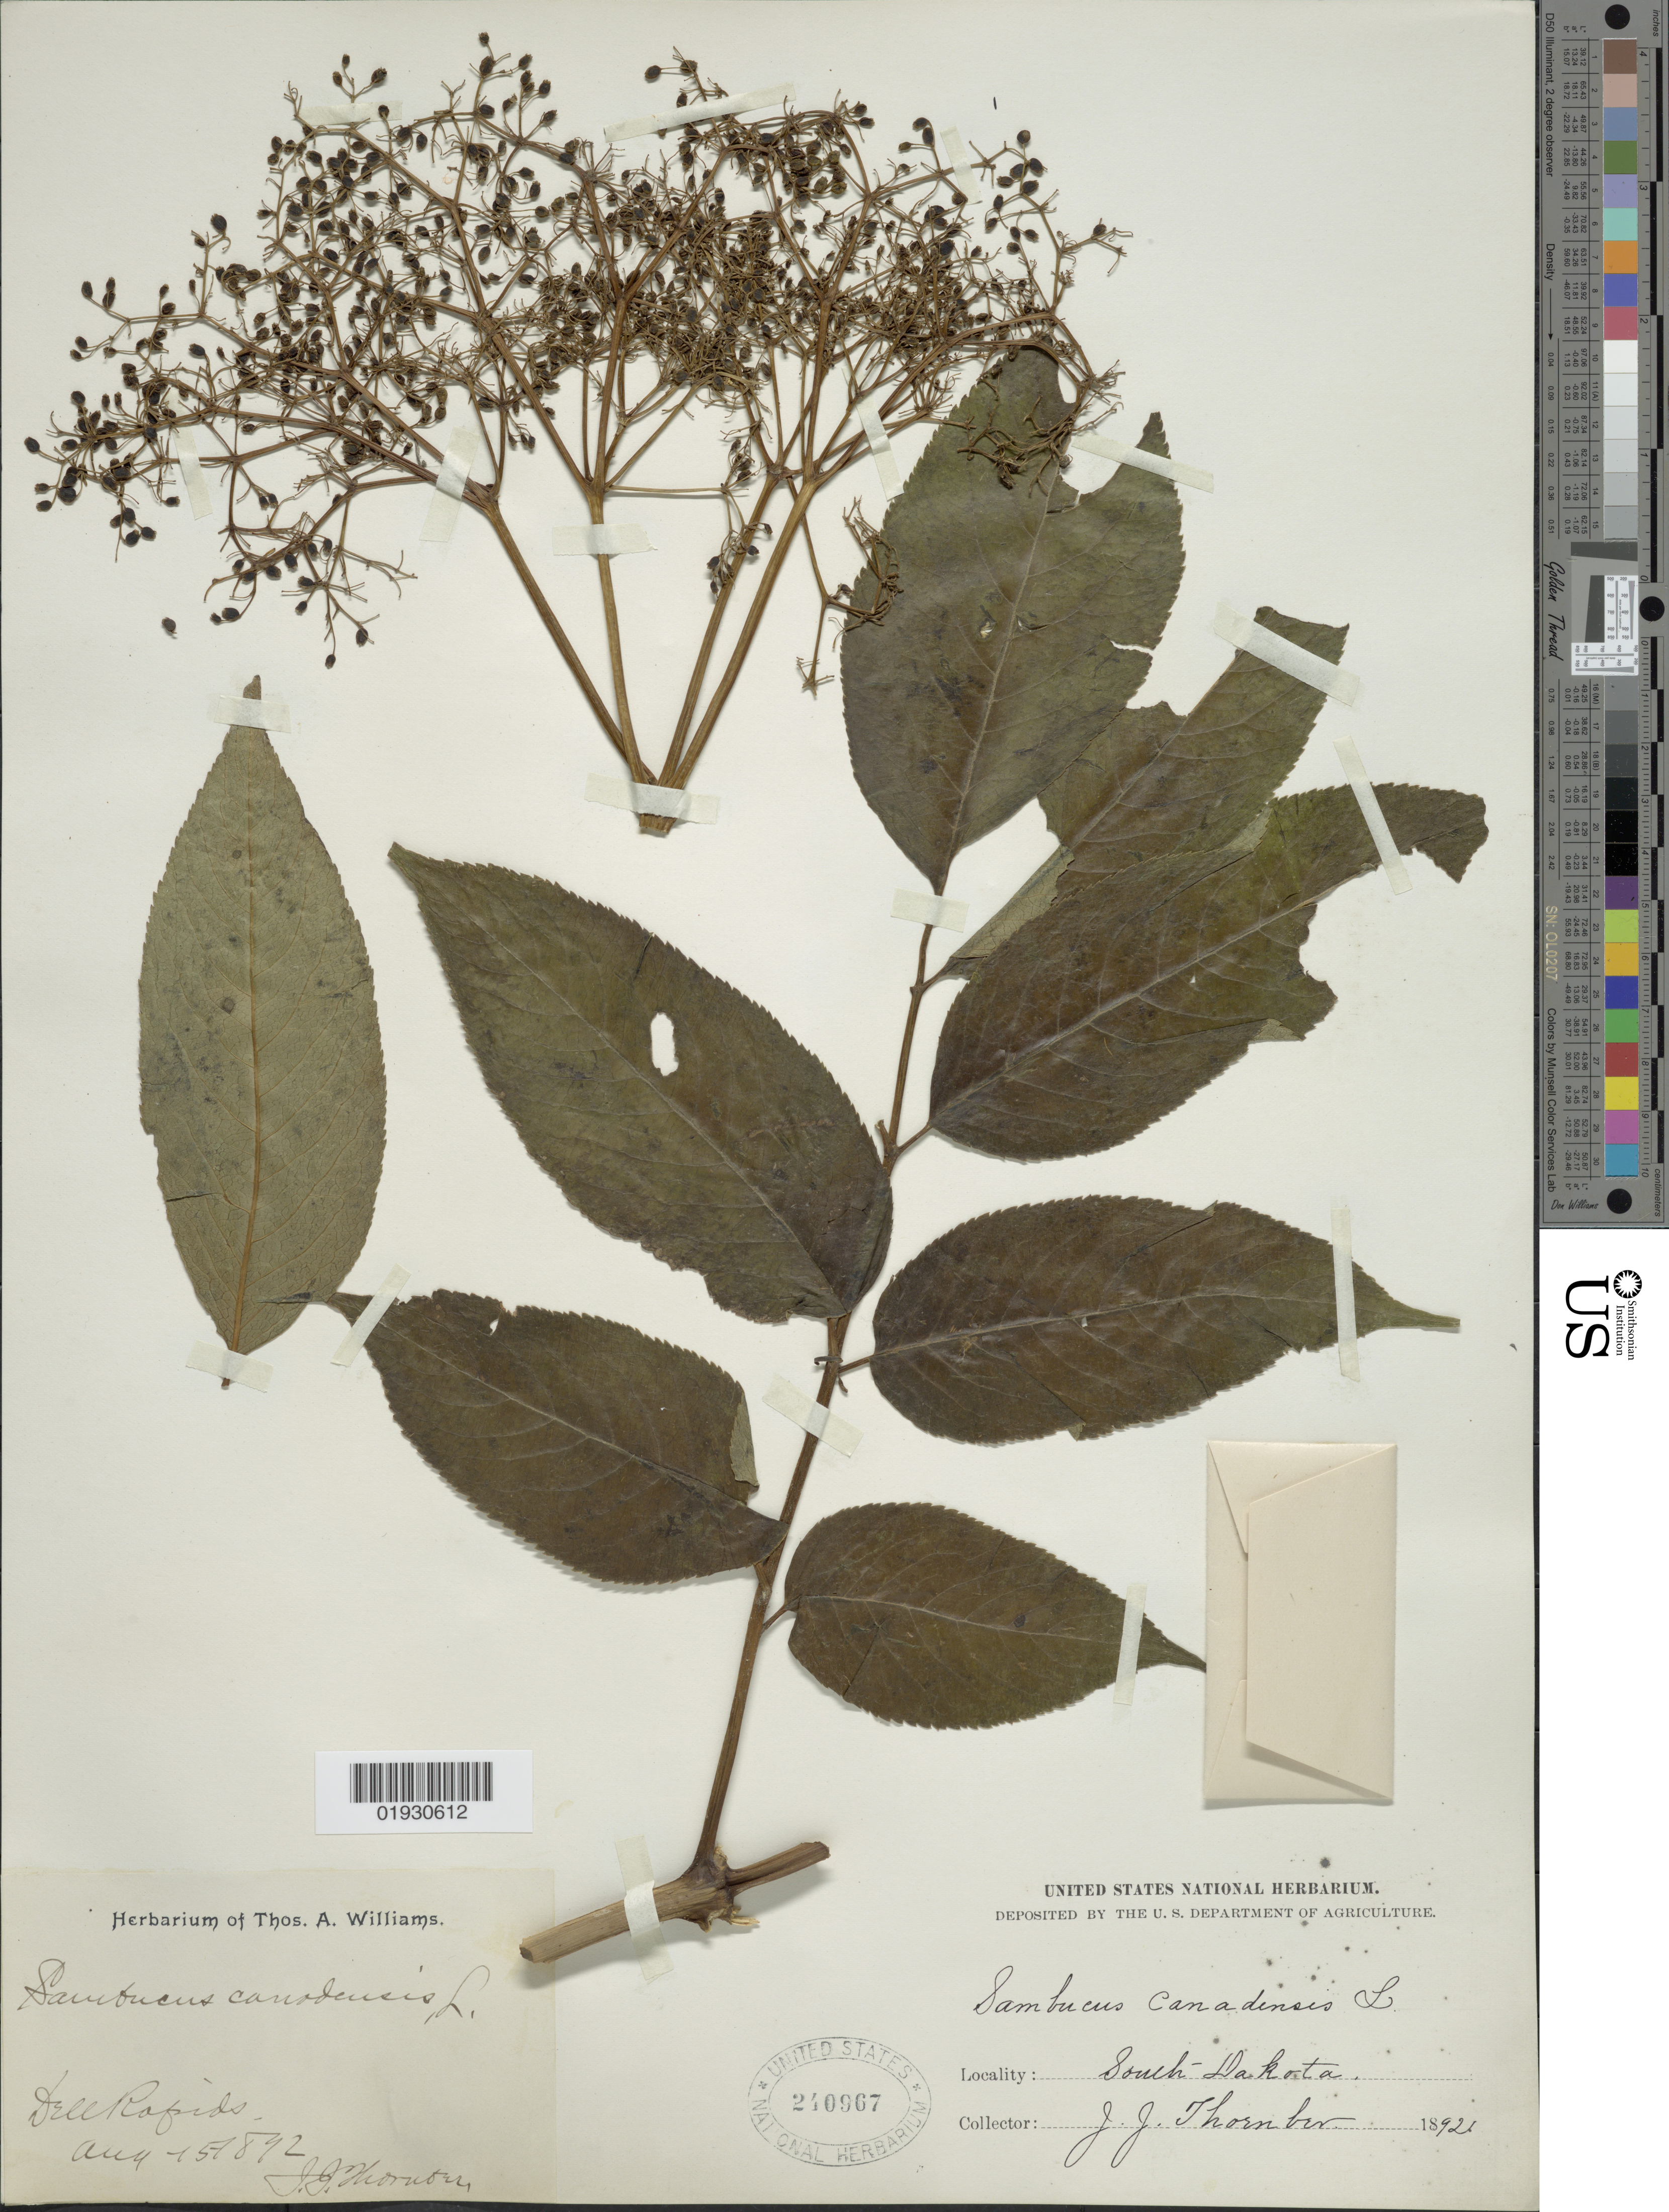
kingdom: Plantae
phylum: Tracheophyta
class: Magnoliopsida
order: Dipsacales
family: Viburnaceae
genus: Sambucus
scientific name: Sambucus canadensis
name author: L.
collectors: J. Thornber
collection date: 1892-08-15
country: United States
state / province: South Dakota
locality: Dell Rapids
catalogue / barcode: US 240967